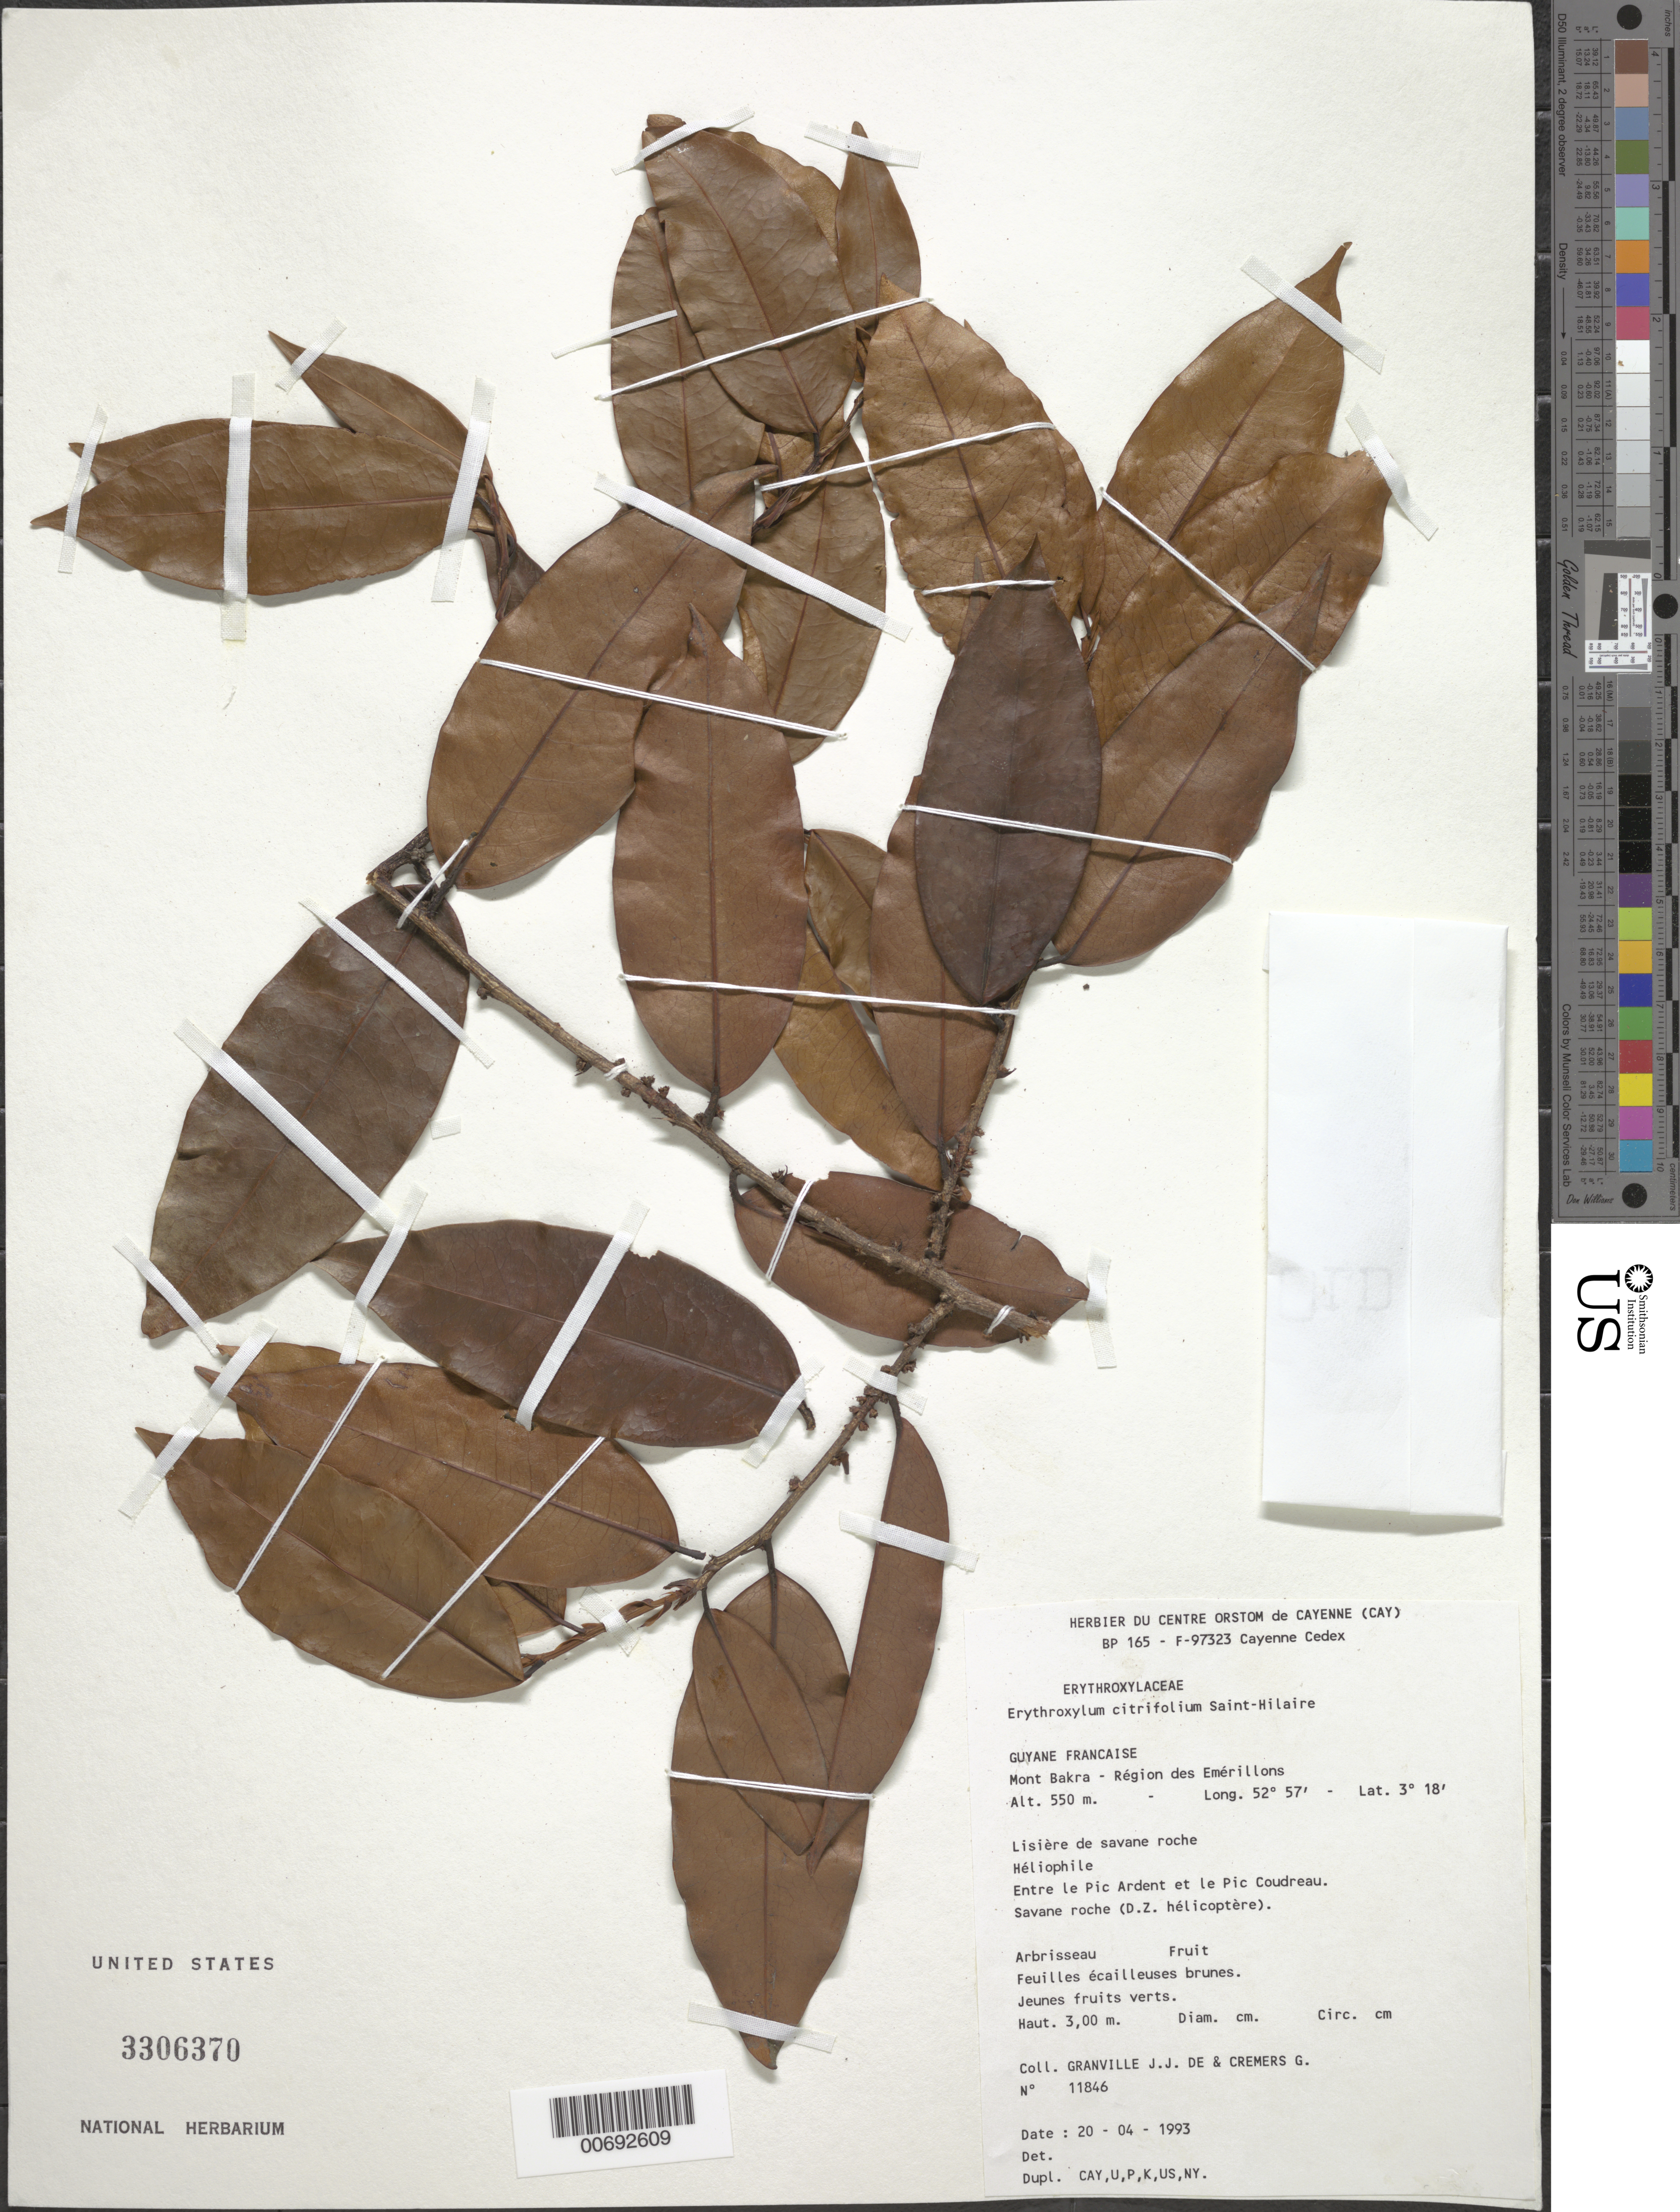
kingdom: Plantae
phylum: Tracheophyta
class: Magnoliopsida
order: Malpighiales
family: Erythroxylaceae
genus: Erythroxylum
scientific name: Erythroxylum citrifolium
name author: A. St.-Hil.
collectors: J.-J. de Granville & G. Cremers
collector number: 11846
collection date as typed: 20-Apr-93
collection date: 1993-04-20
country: French Guiana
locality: Pic Coudreau, Monts Bakra, région des Emérillons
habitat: Savane roche (D.Z. hélicoptère)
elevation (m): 550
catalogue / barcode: US 3306370